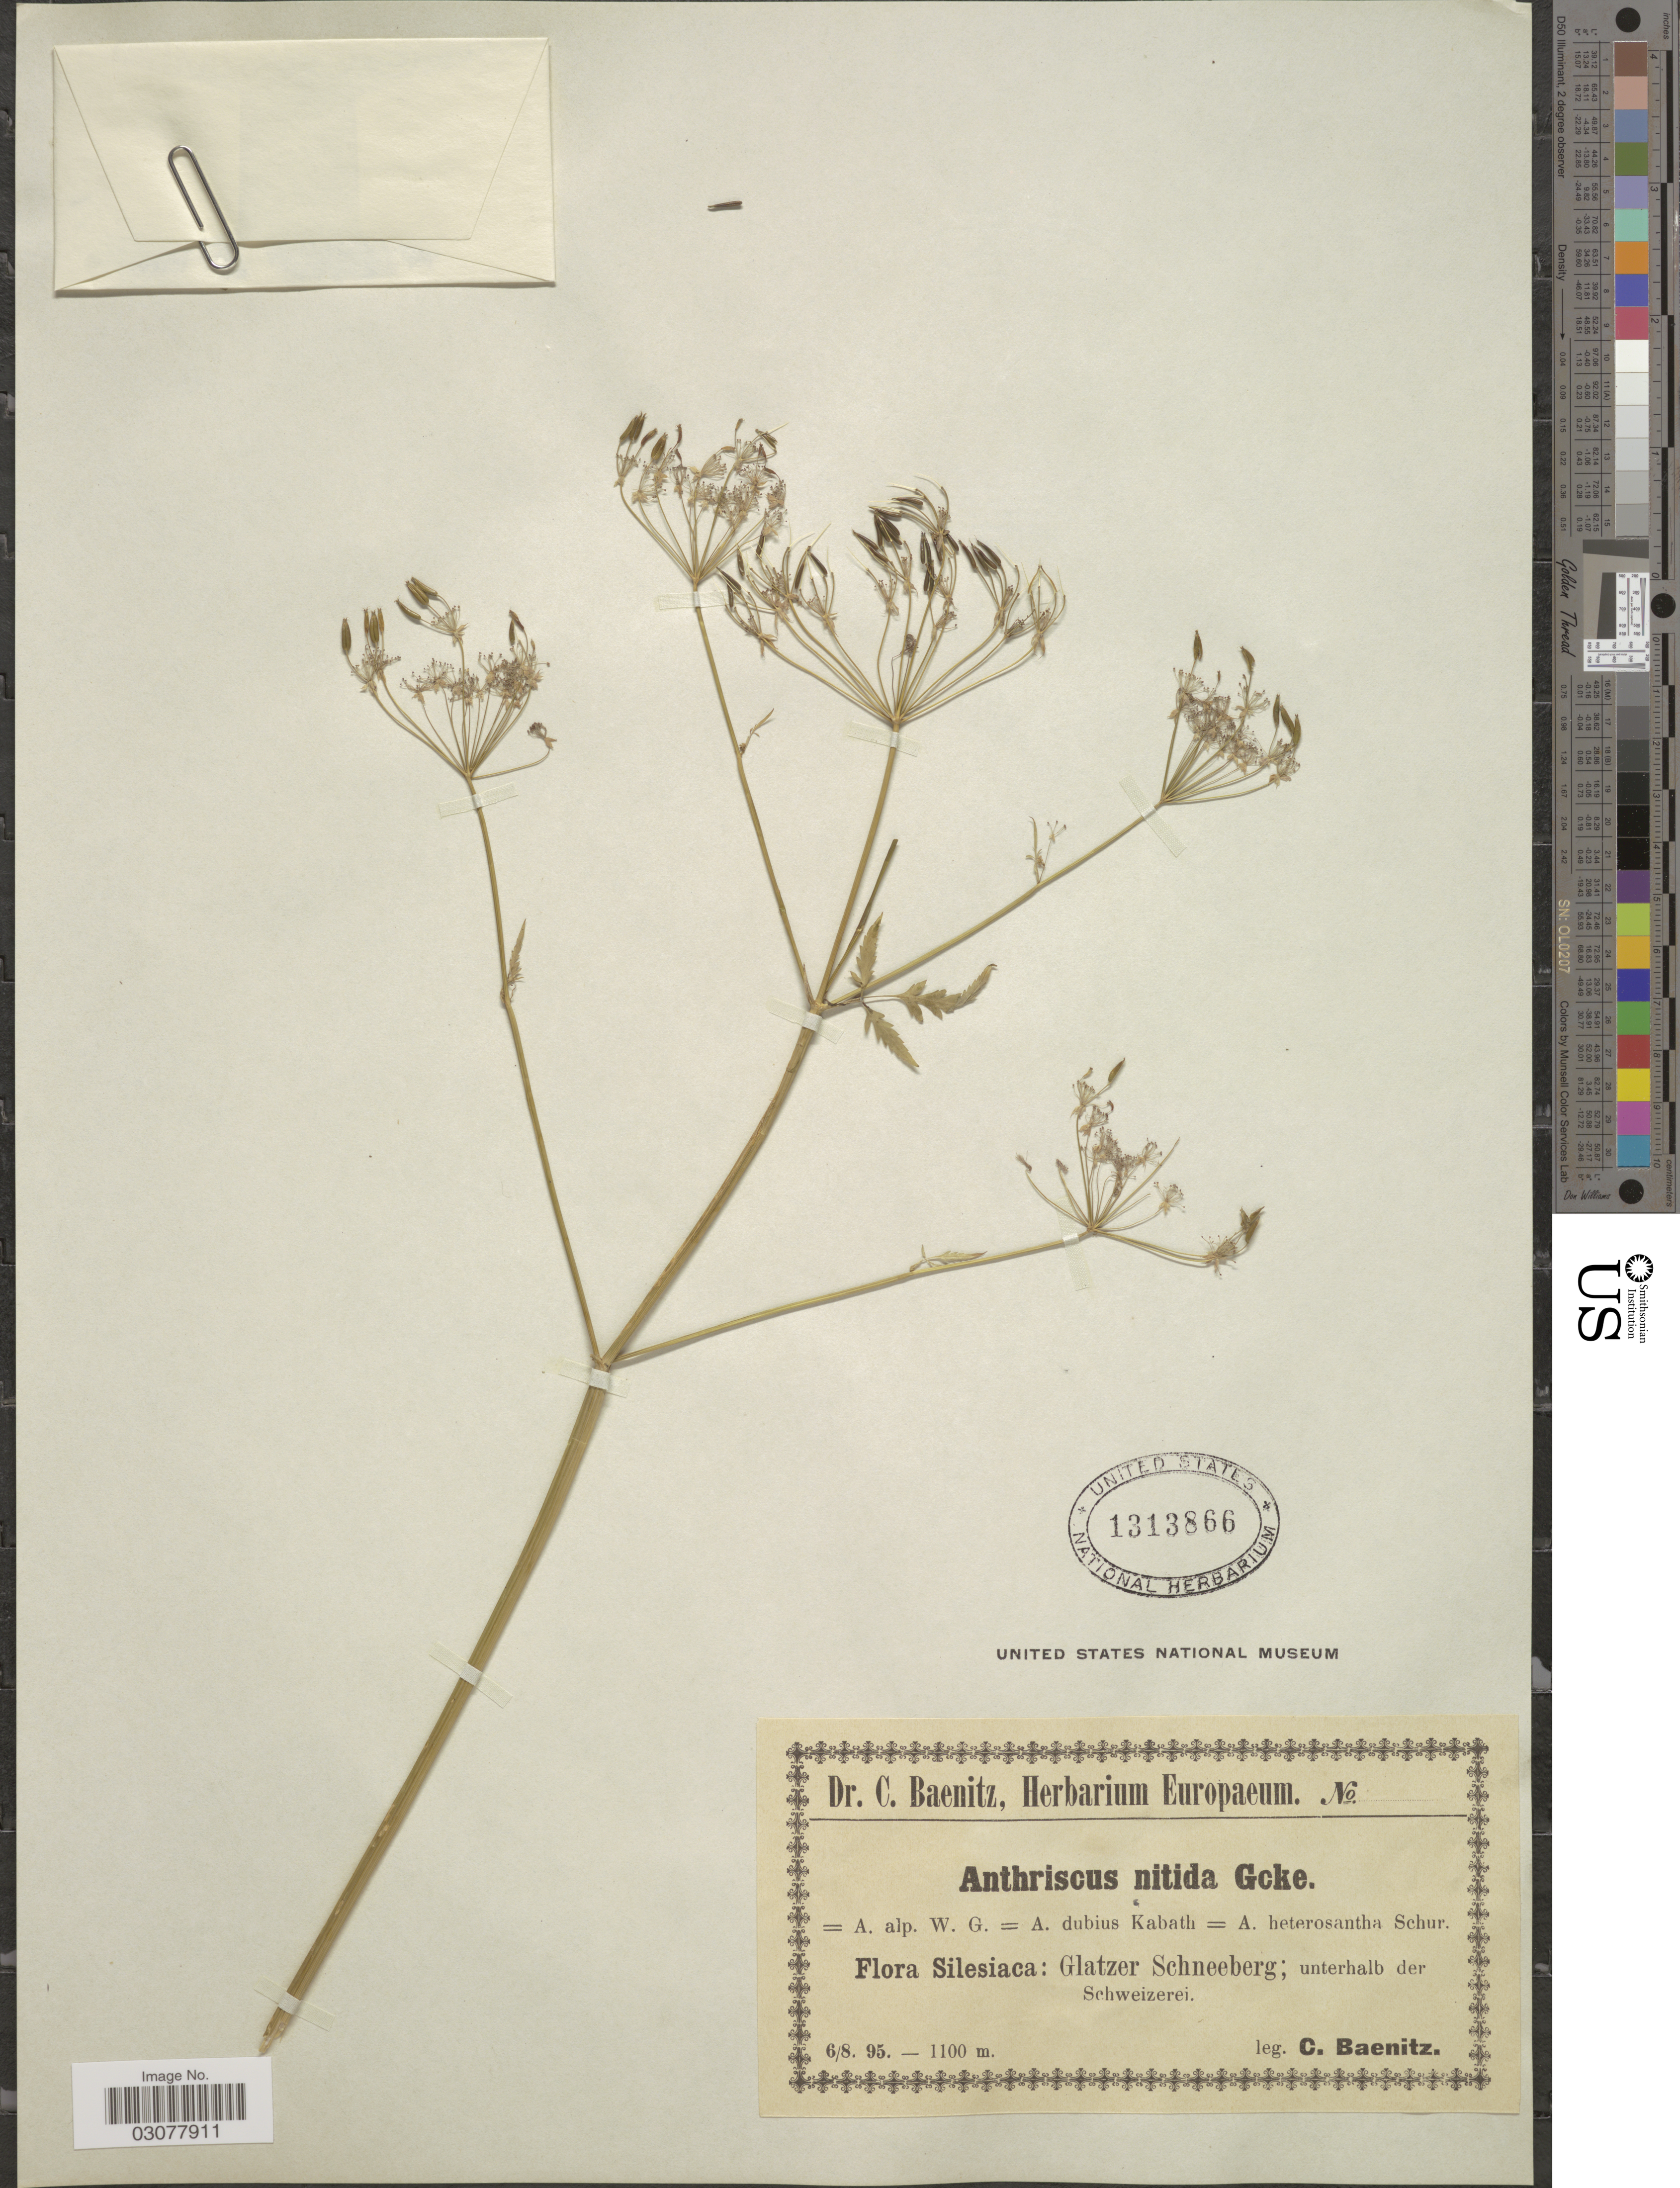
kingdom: Plantae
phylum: Tracheophyta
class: Magnoliopsida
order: Apiales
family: Apiaceae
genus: Anthriscus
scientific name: Anthriscus nitidus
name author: (Wahlenb.) Garcke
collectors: C. G. Baenitz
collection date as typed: Transcribed d/m/y: 6/8/95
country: Czechia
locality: Silesiaca: Glatzer Schneeberg; unterhalb der Schweizerei.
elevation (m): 1100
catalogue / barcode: US 1313866